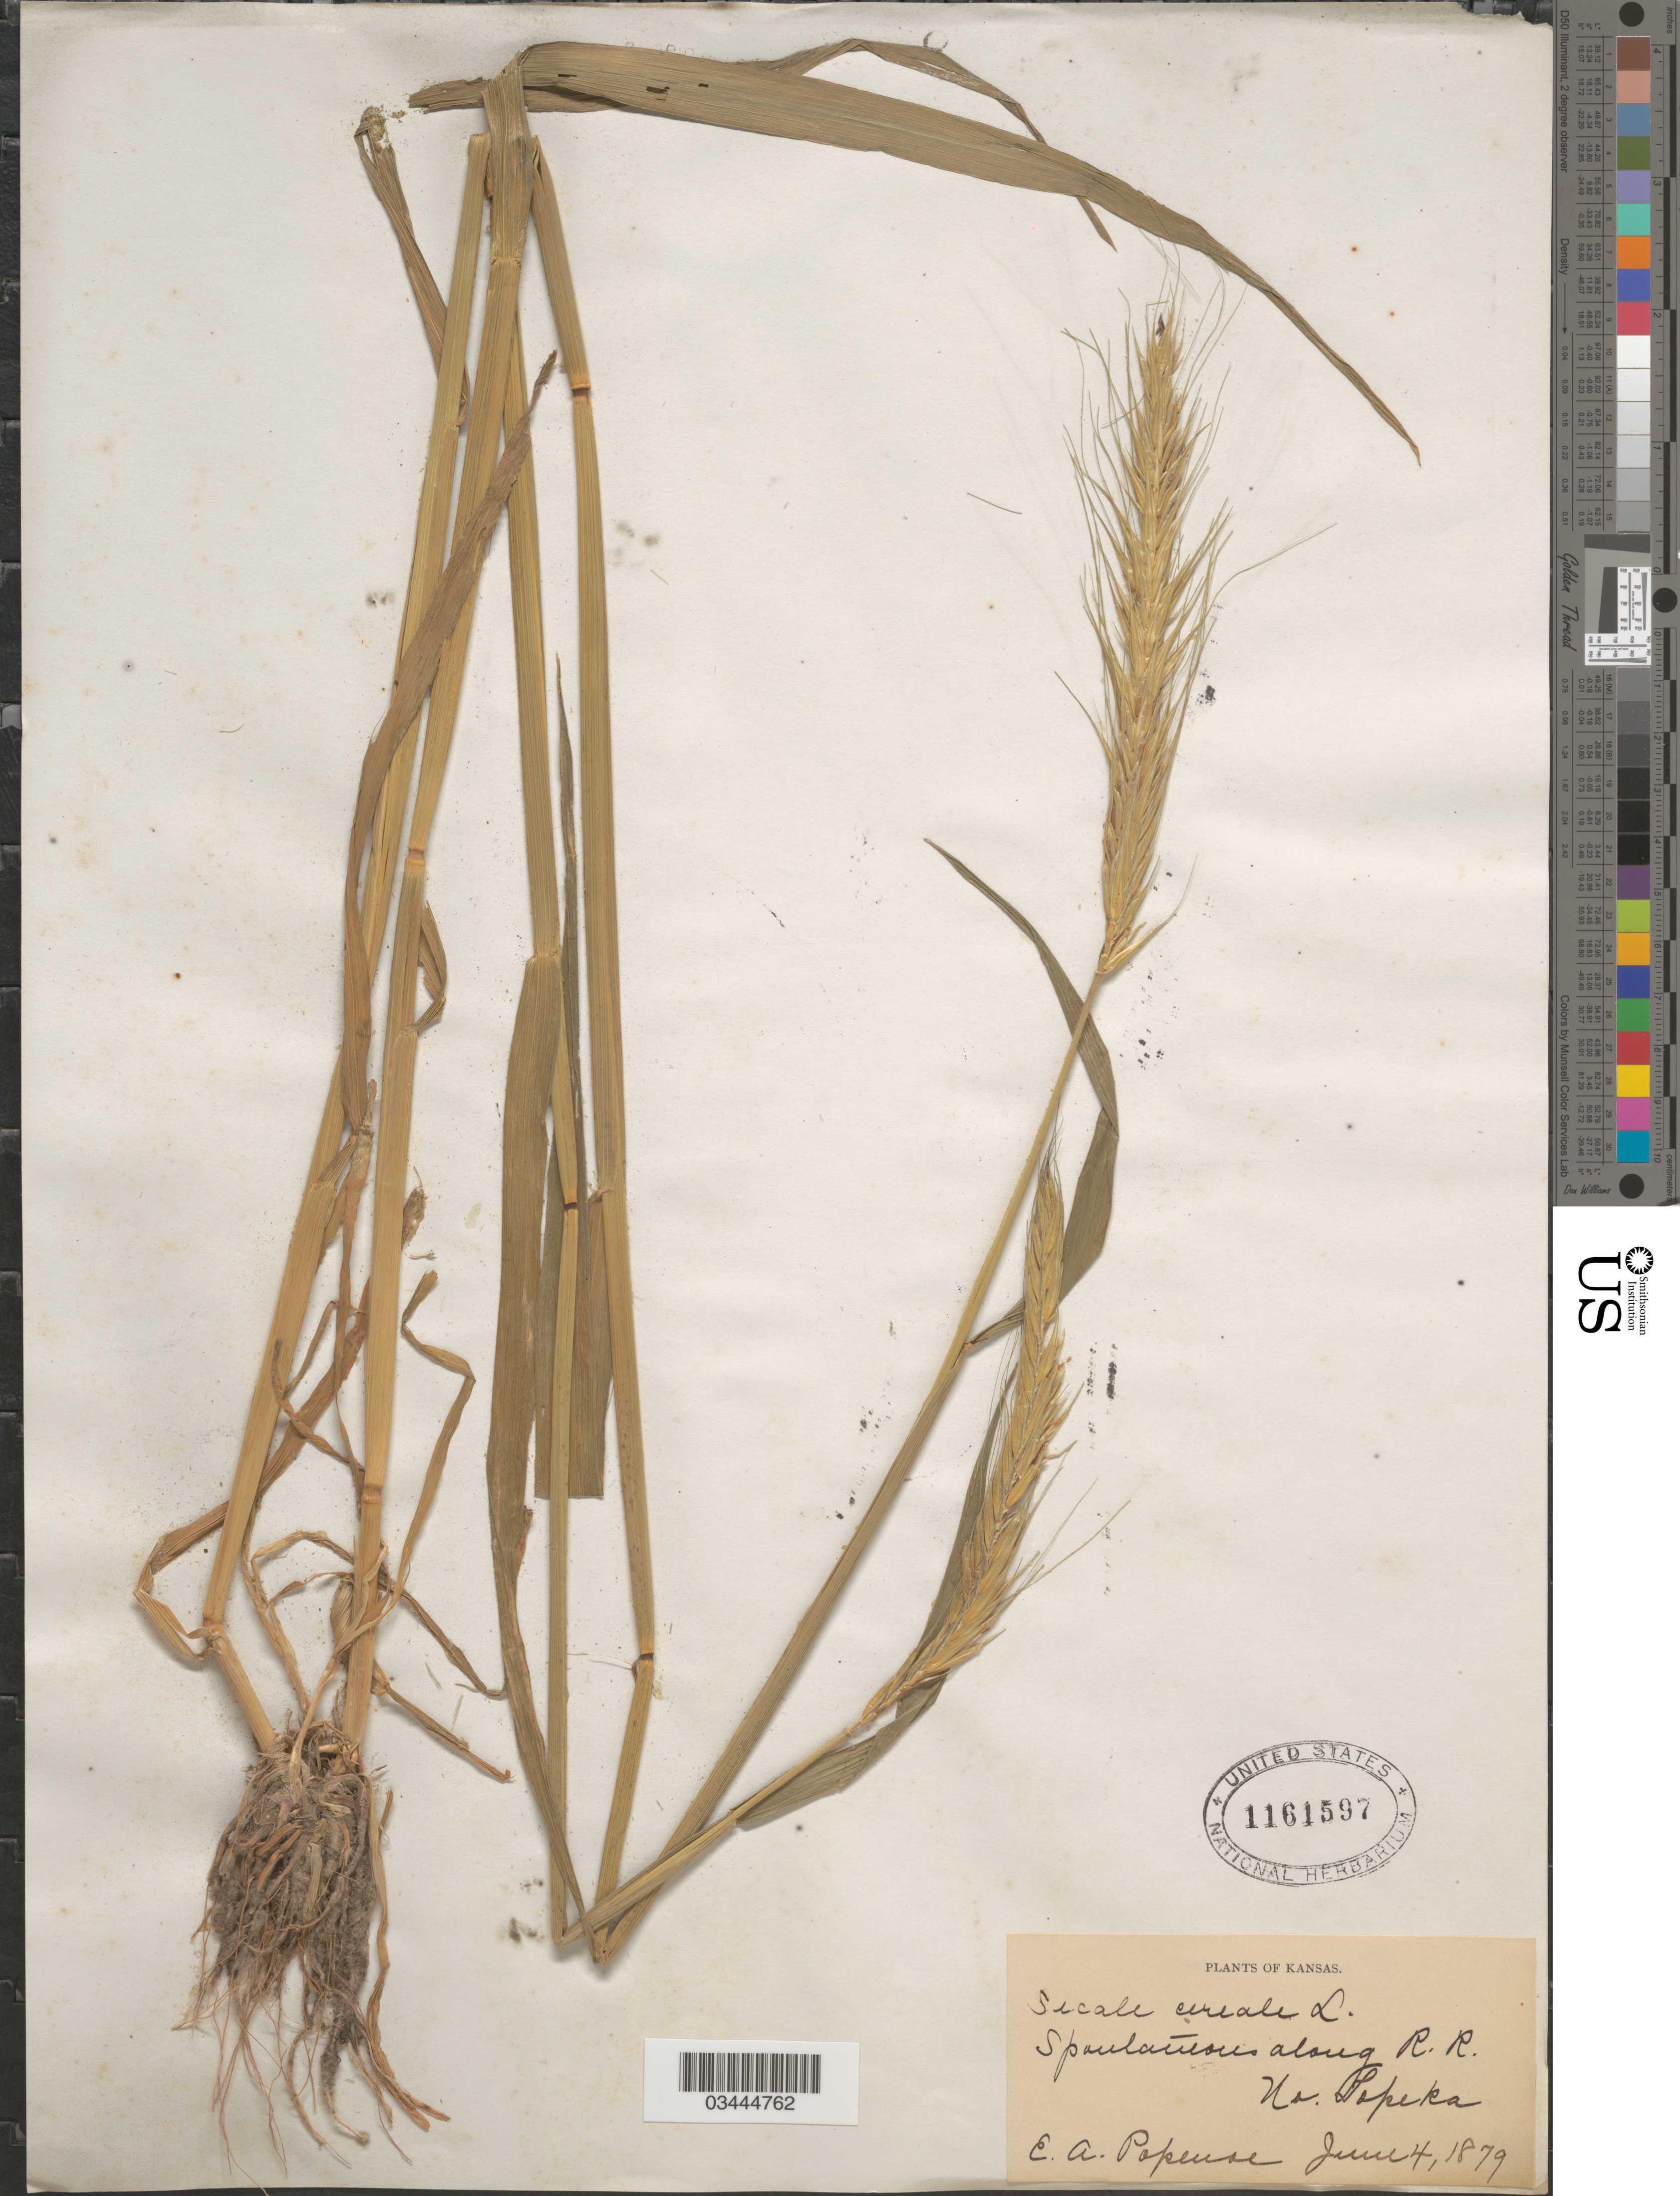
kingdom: Plantae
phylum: Tracheophyta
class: Liliopsida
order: Poales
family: Poaceae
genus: Secale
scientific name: Secale cereale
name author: L.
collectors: E. A. Popenoe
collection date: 1879-06-04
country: United States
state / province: Kansas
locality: Along R. R. No. Topeka.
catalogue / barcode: US 1161597